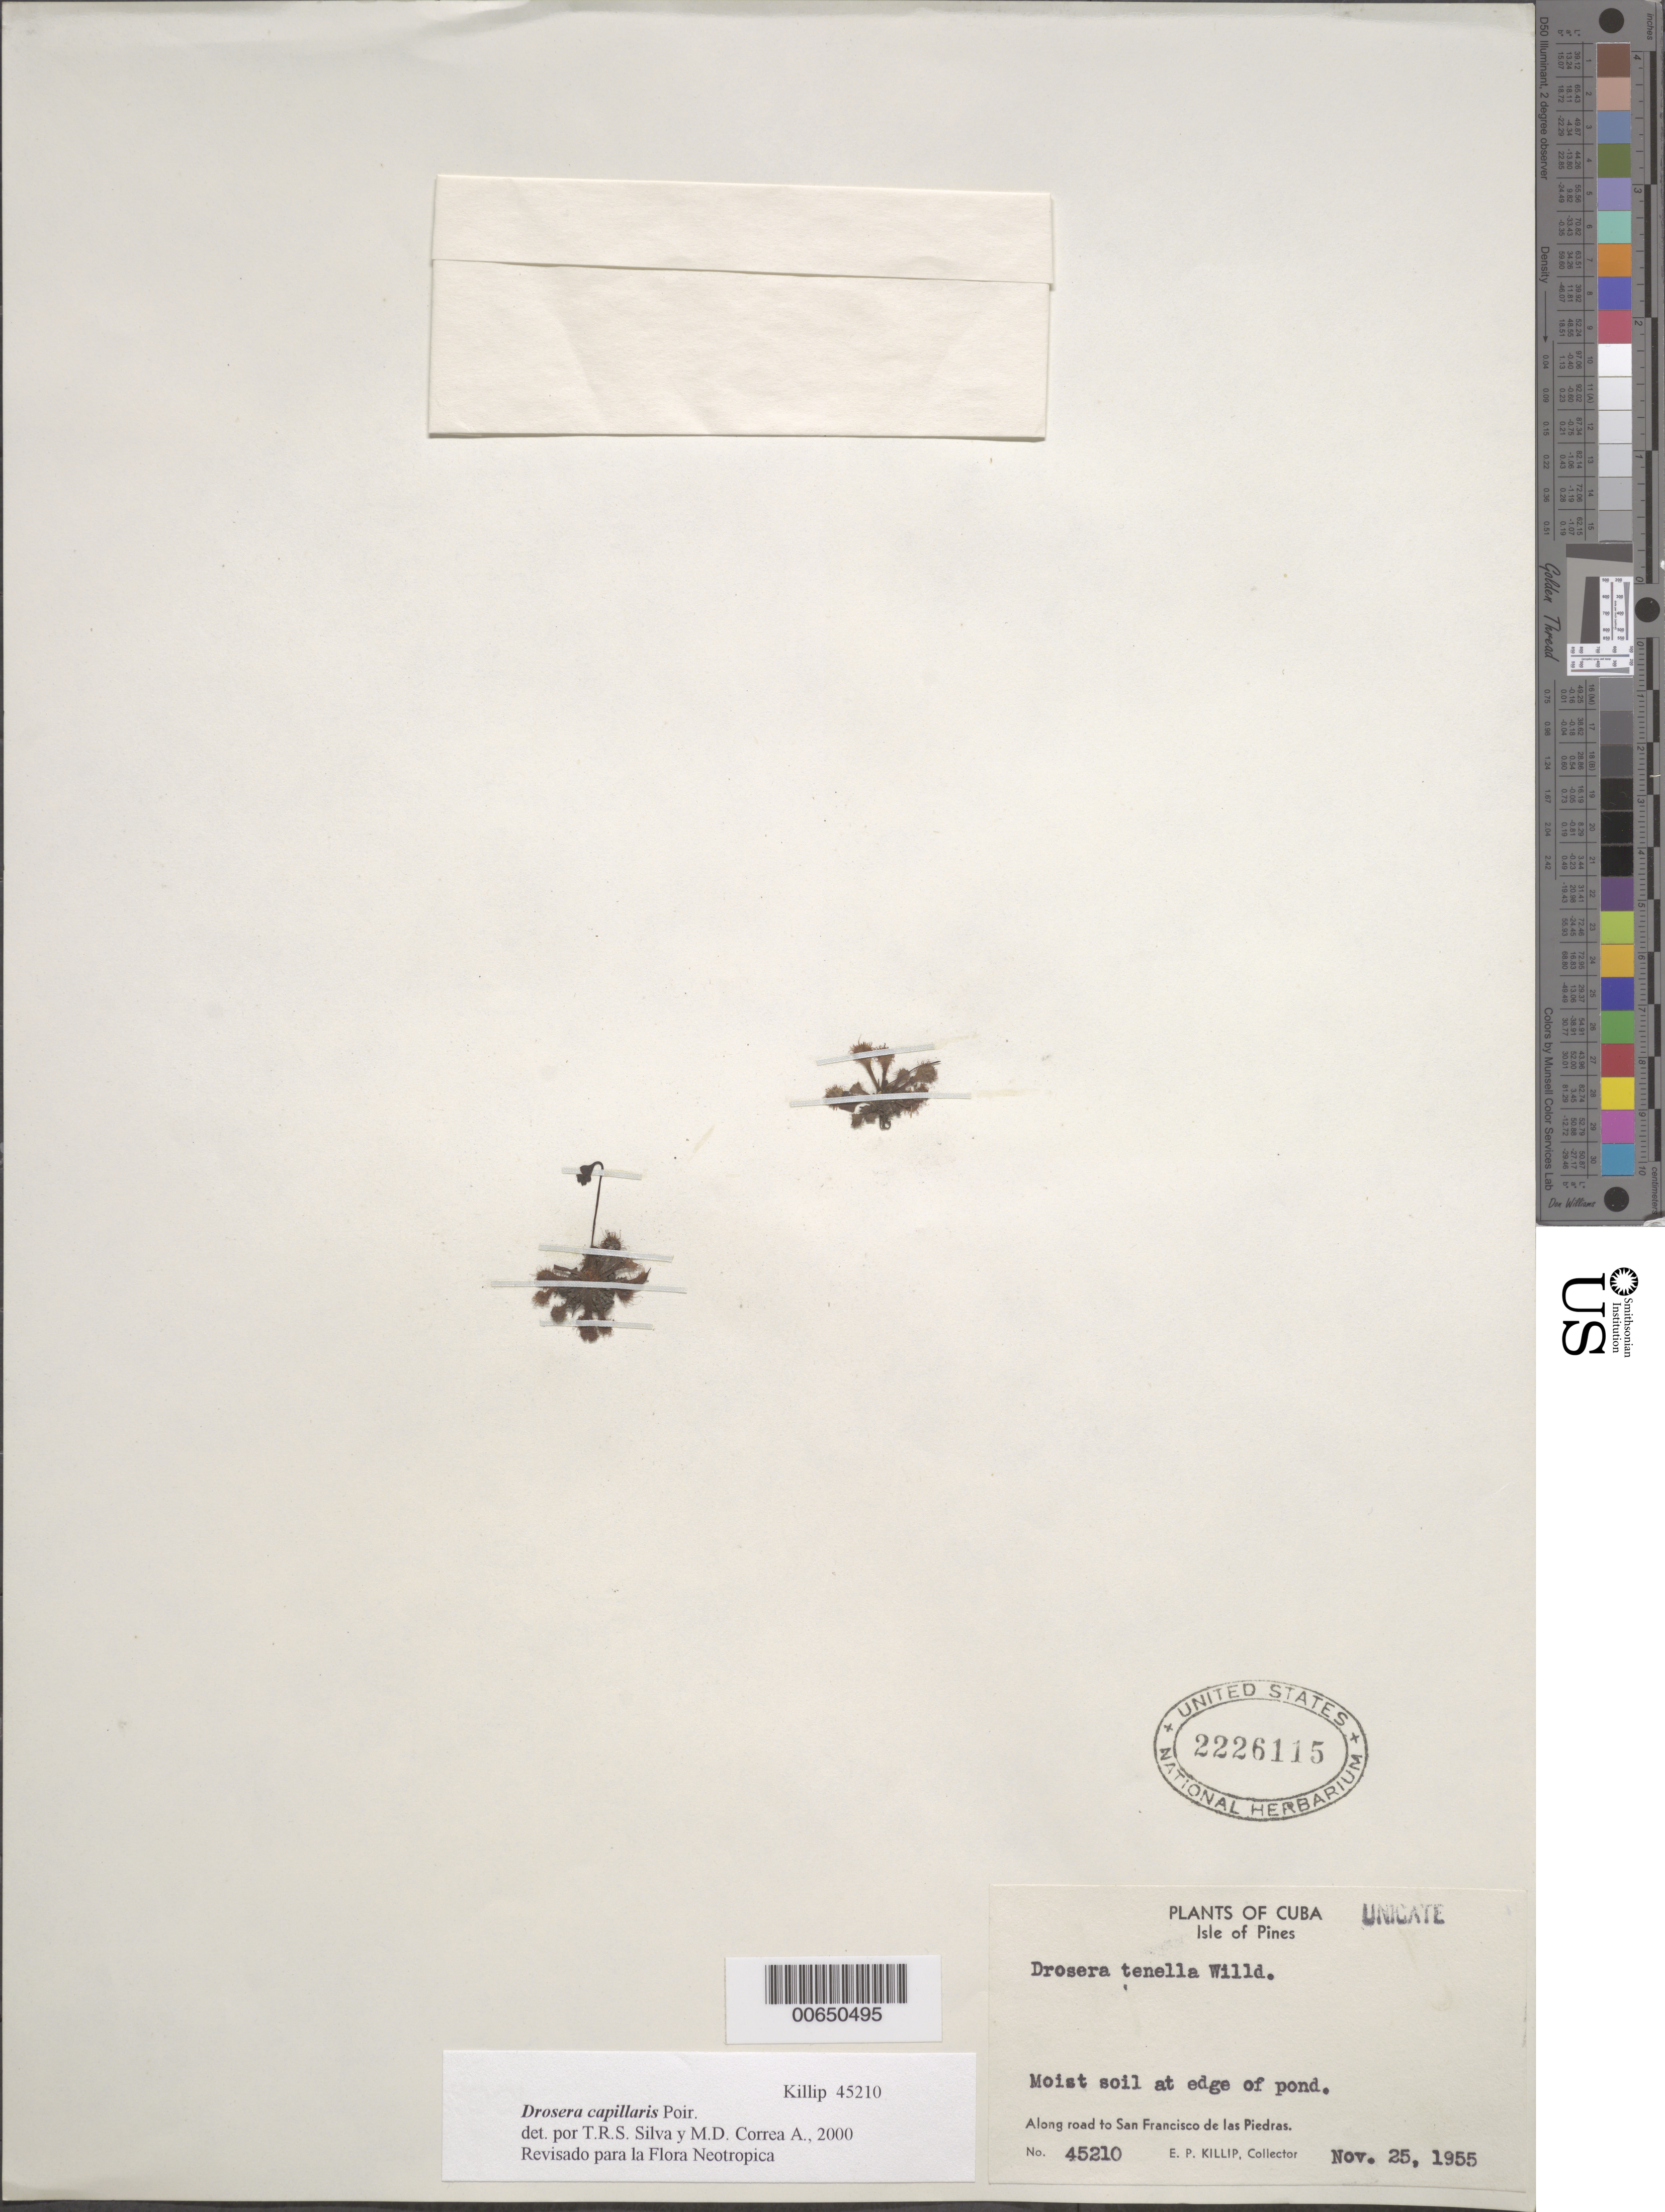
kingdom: Plantae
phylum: Tracheophyta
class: Magnoliopsida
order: Caryophyllales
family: Droseraceae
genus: Drosera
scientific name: Drosera capillaris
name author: Poir.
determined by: Silva, T. R. S. & Correa A. , M. D.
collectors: E. P. Killip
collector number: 45210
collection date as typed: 25 Nov 1955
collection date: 1955-11-25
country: Cuba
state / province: Isla de La Juventud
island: Isla de La Juventud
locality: Along road to San Francisco de las Piedras. "Isle of Pines".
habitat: Moist soil at edge of pond.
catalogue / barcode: US 2226115